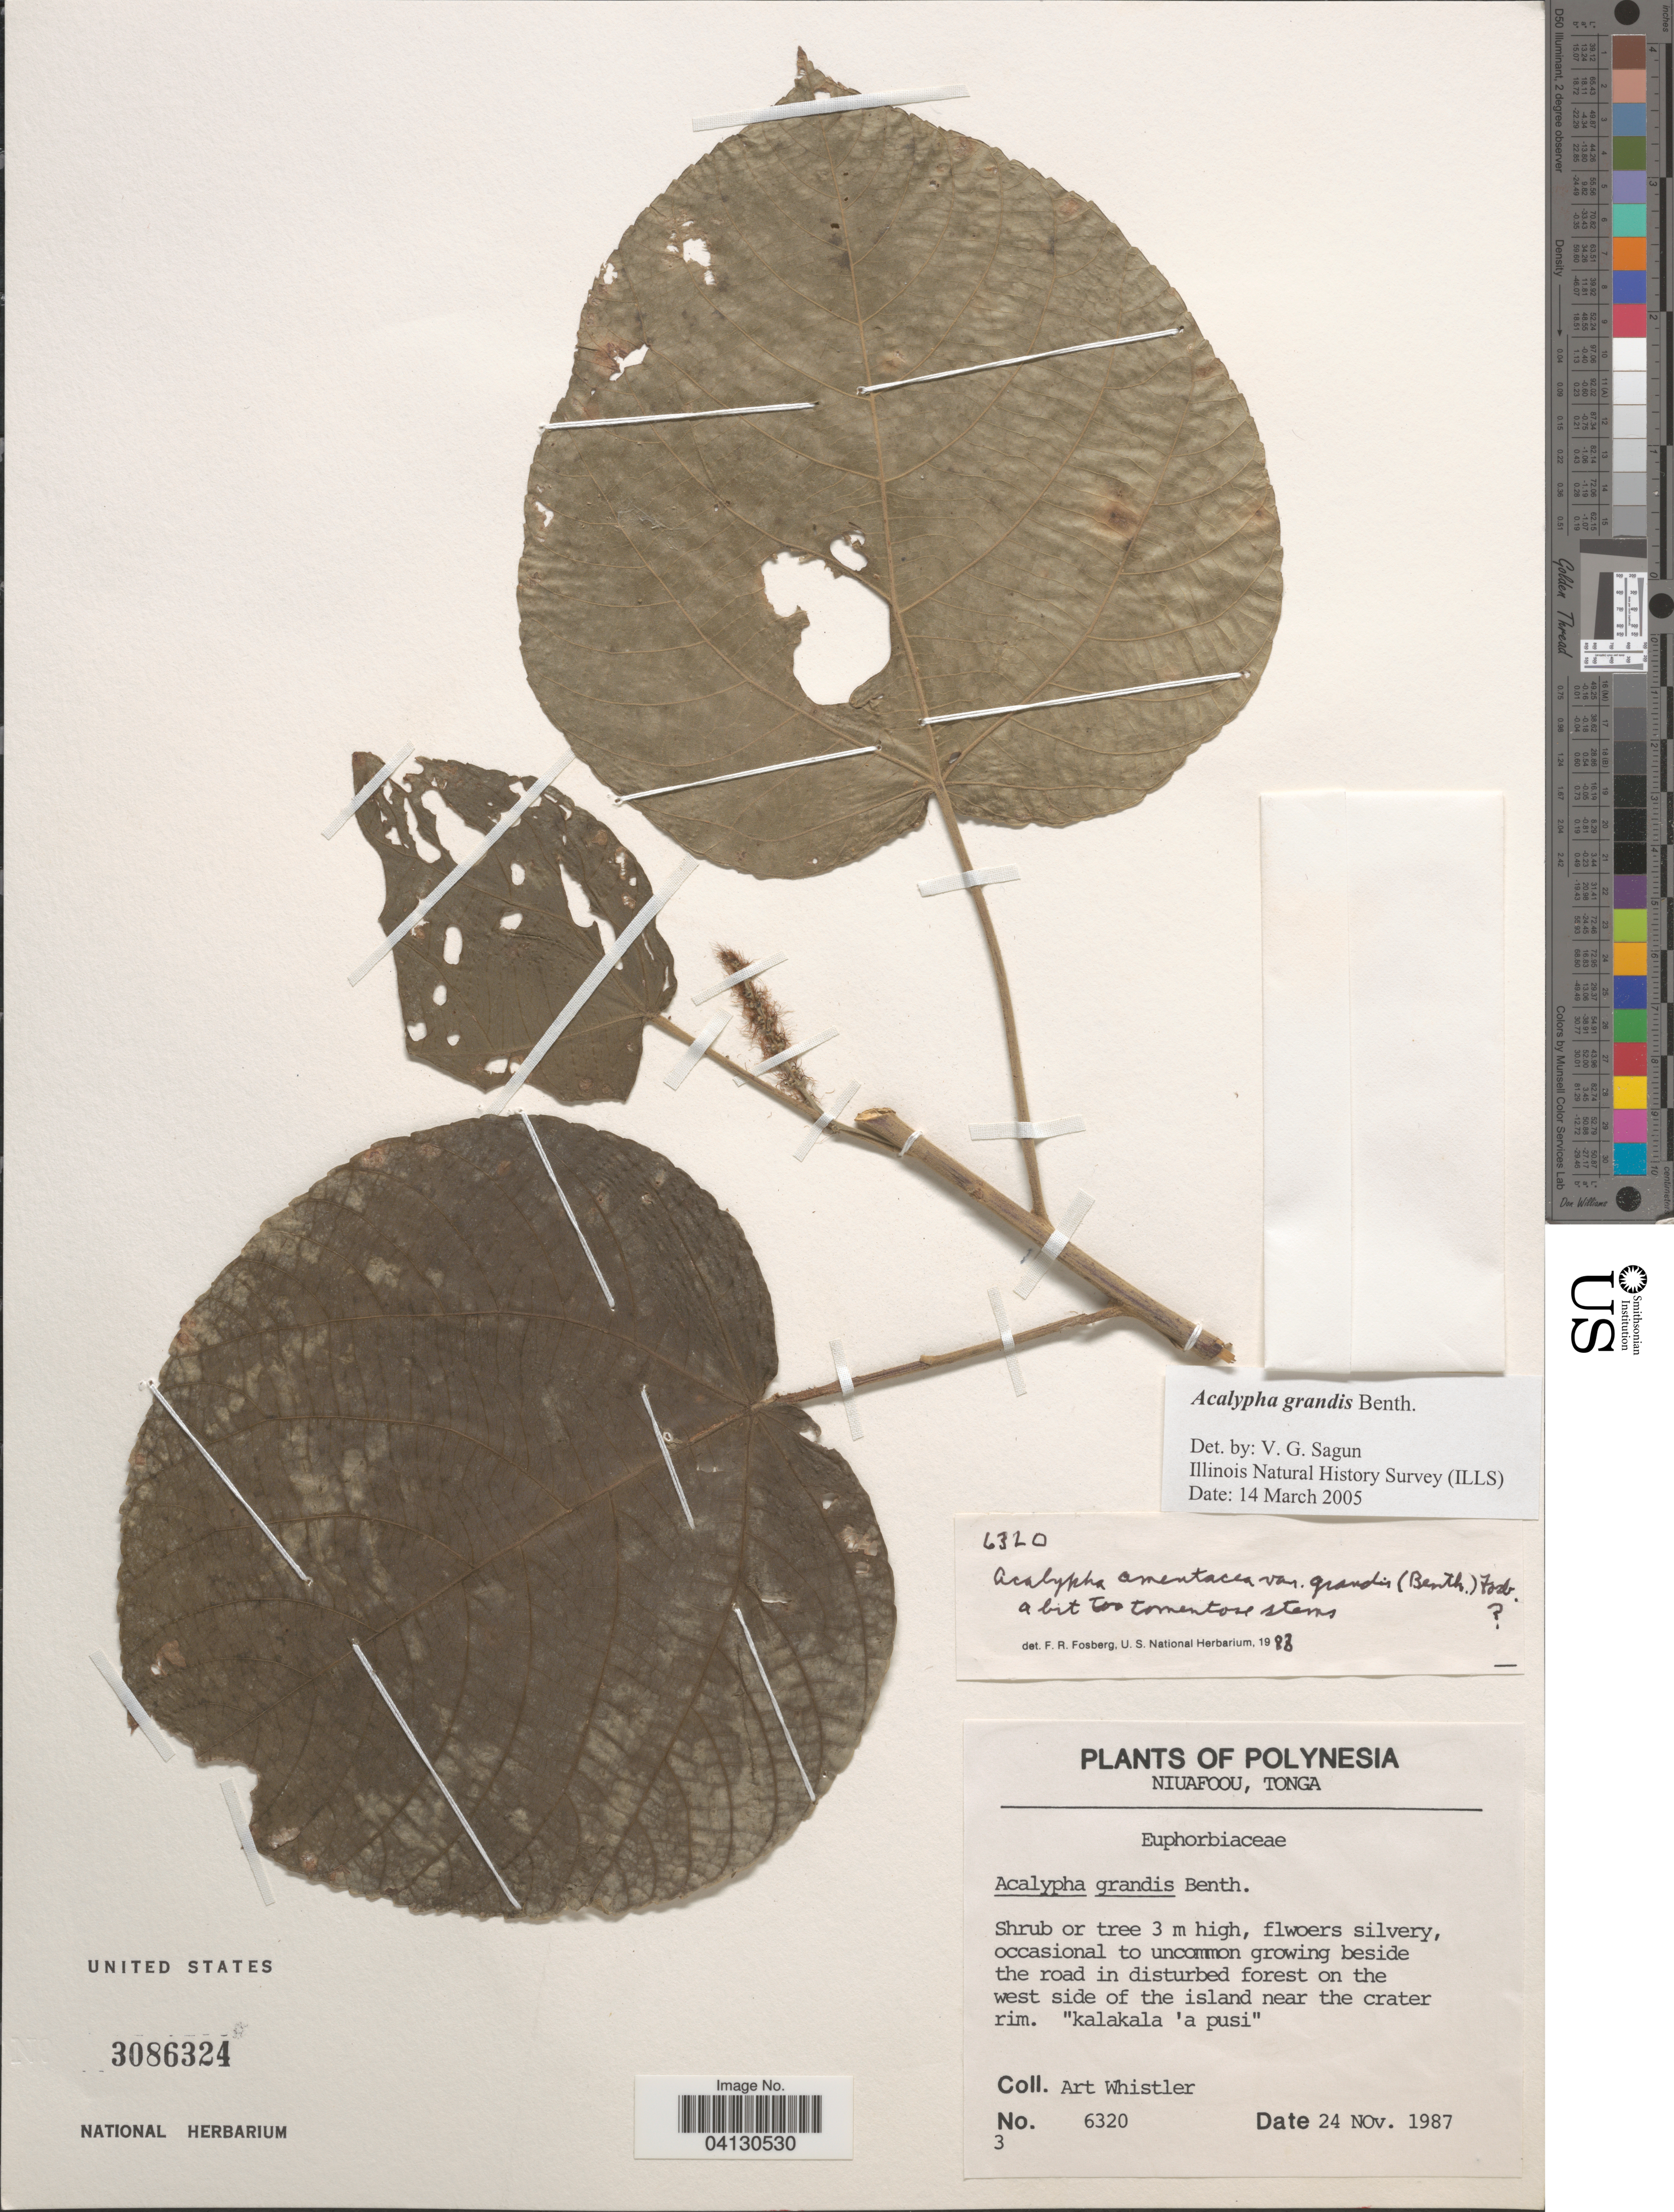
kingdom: Plantae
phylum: Tracheophyta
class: Magnoliopsida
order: Malpighiales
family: Euphorbiaceae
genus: Acalypha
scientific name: Acalypha grandis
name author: Benth.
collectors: A. Whistler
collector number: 6320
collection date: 1987-11-24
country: Tonga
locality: Polynesia. Niaufoou, Tonga. Beside the road in disturbed forest on the west side of the island near the crater rim. "kalaka 'a pusi".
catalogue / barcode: US 3086324